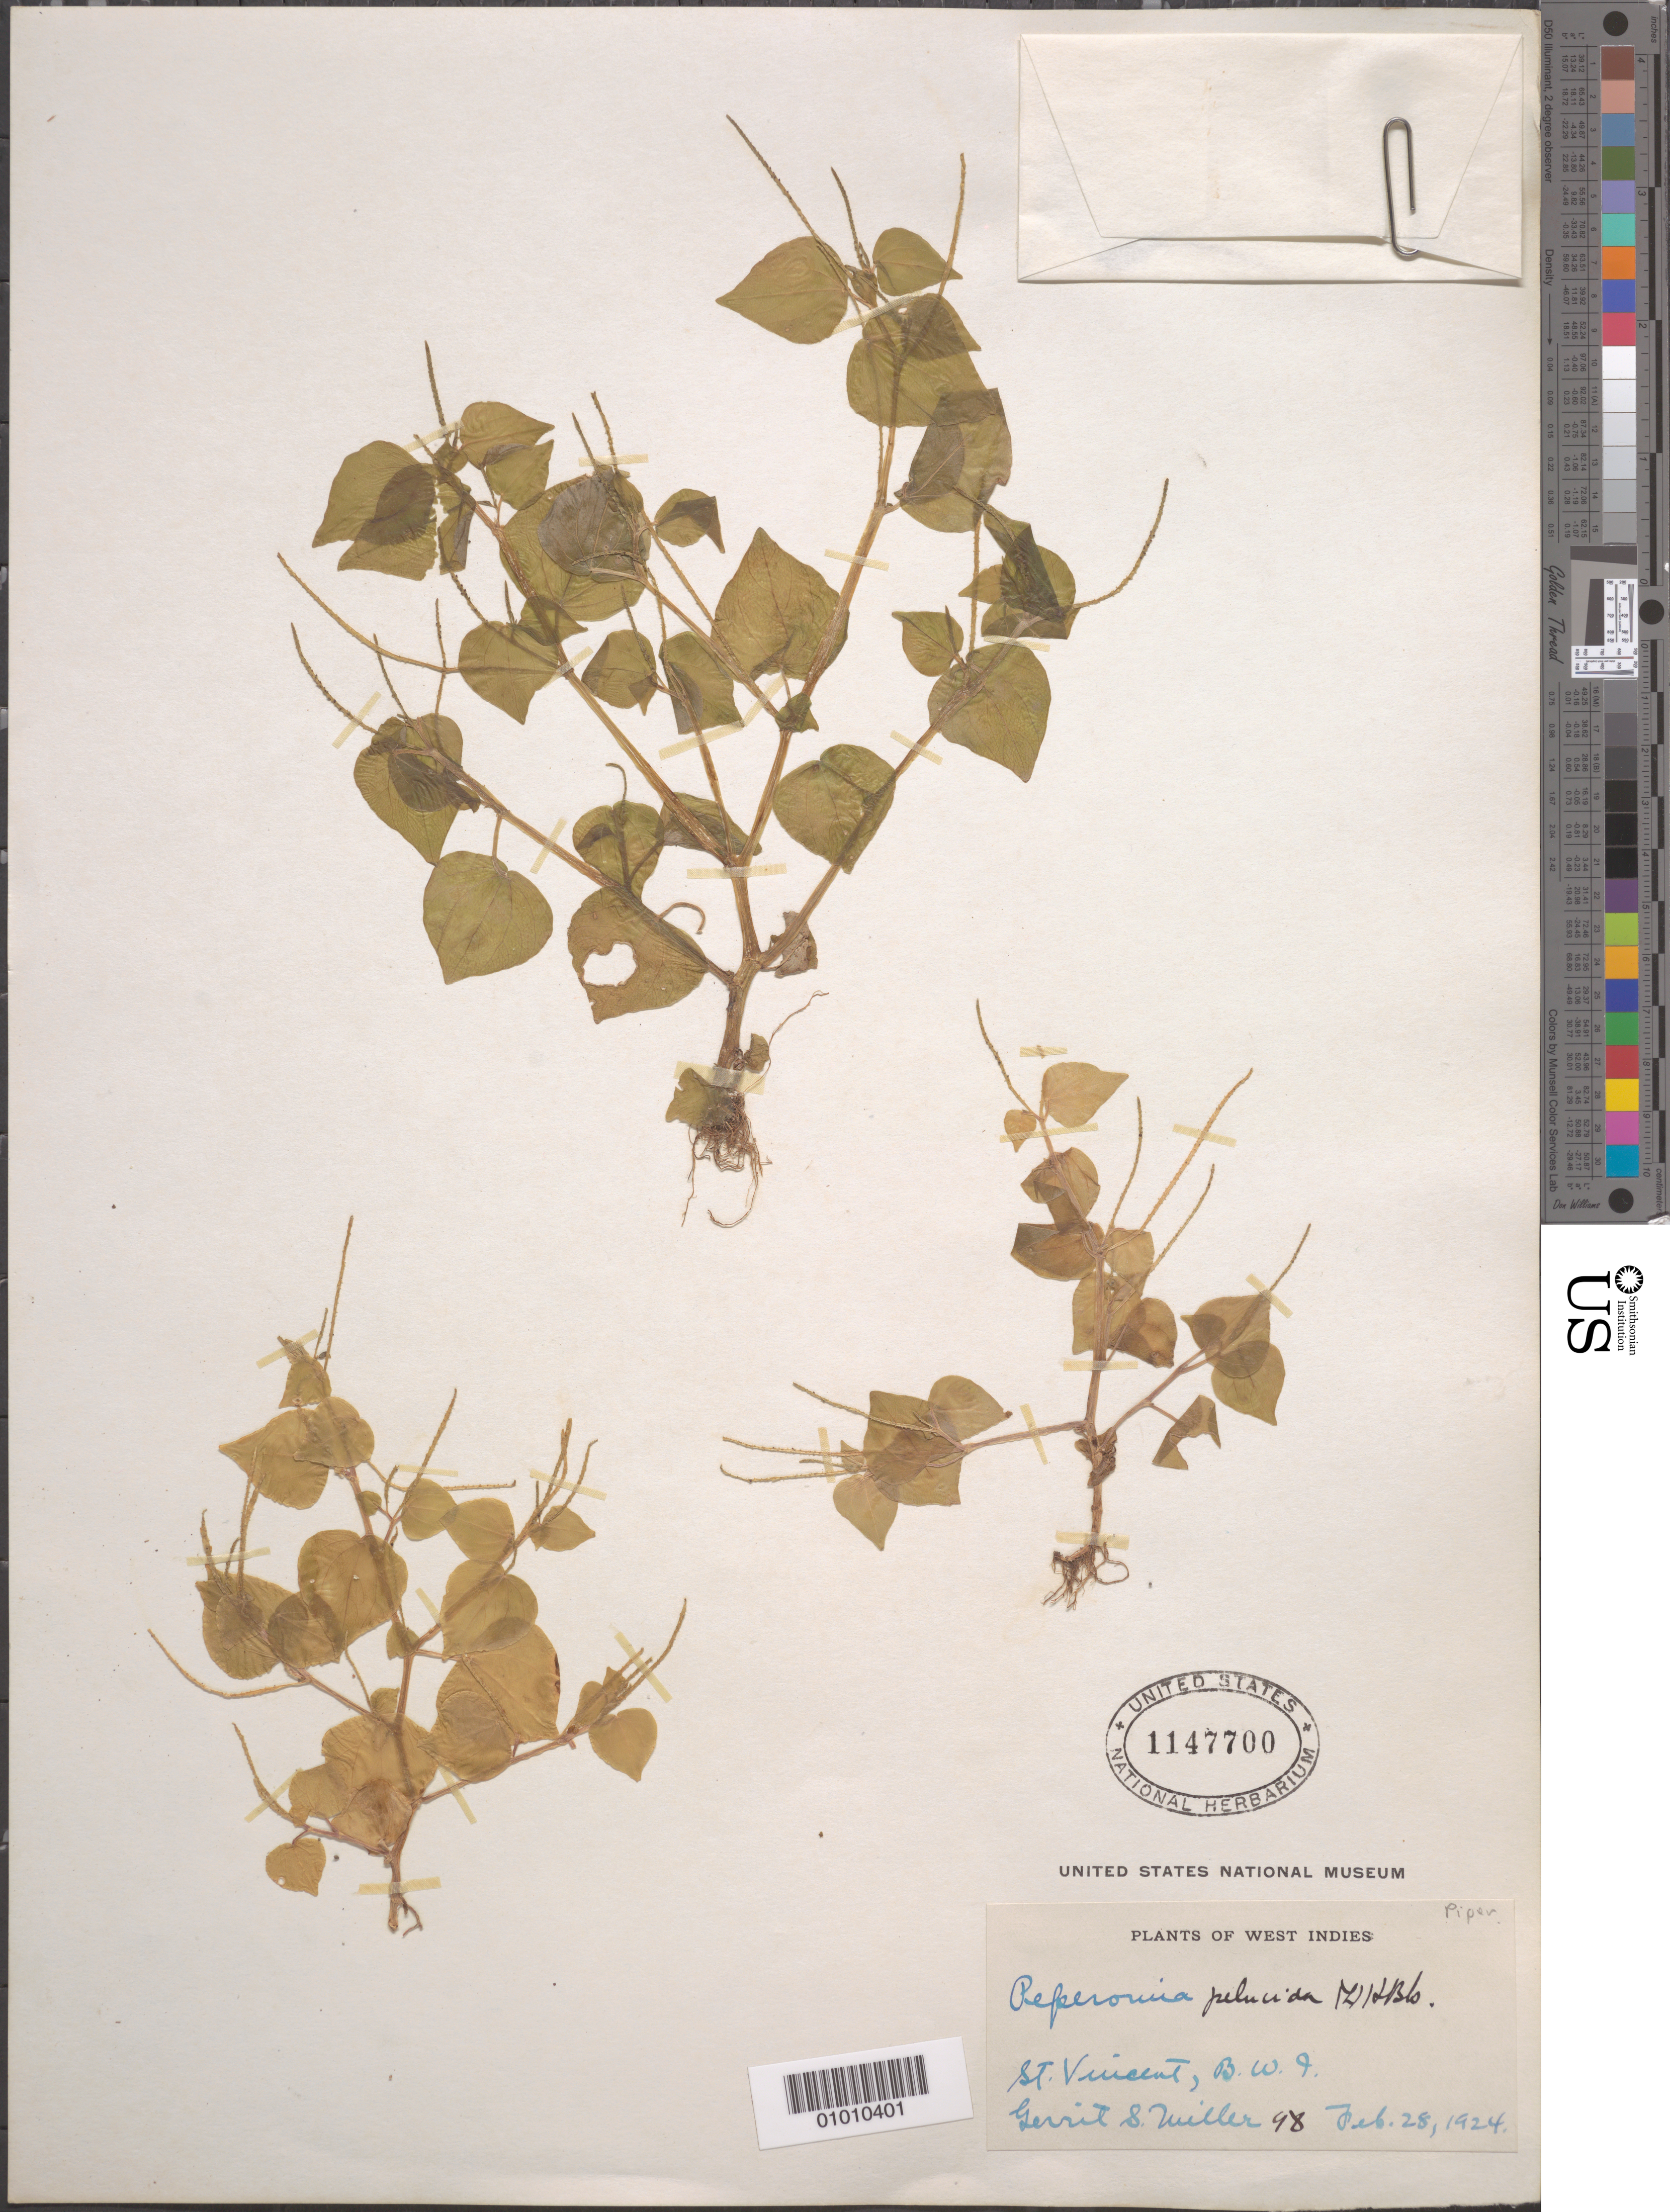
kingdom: Plantae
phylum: Tracheophyta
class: Magnoliopsida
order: Piperales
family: Piperaceae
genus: Peperomia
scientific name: Peperomia pellucida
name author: (L.) Kunth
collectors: G. S. Miller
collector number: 98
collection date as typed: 28 Feb 1924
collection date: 1924-02-28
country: St. Vincent - Grenadines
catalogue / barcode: US 1147700